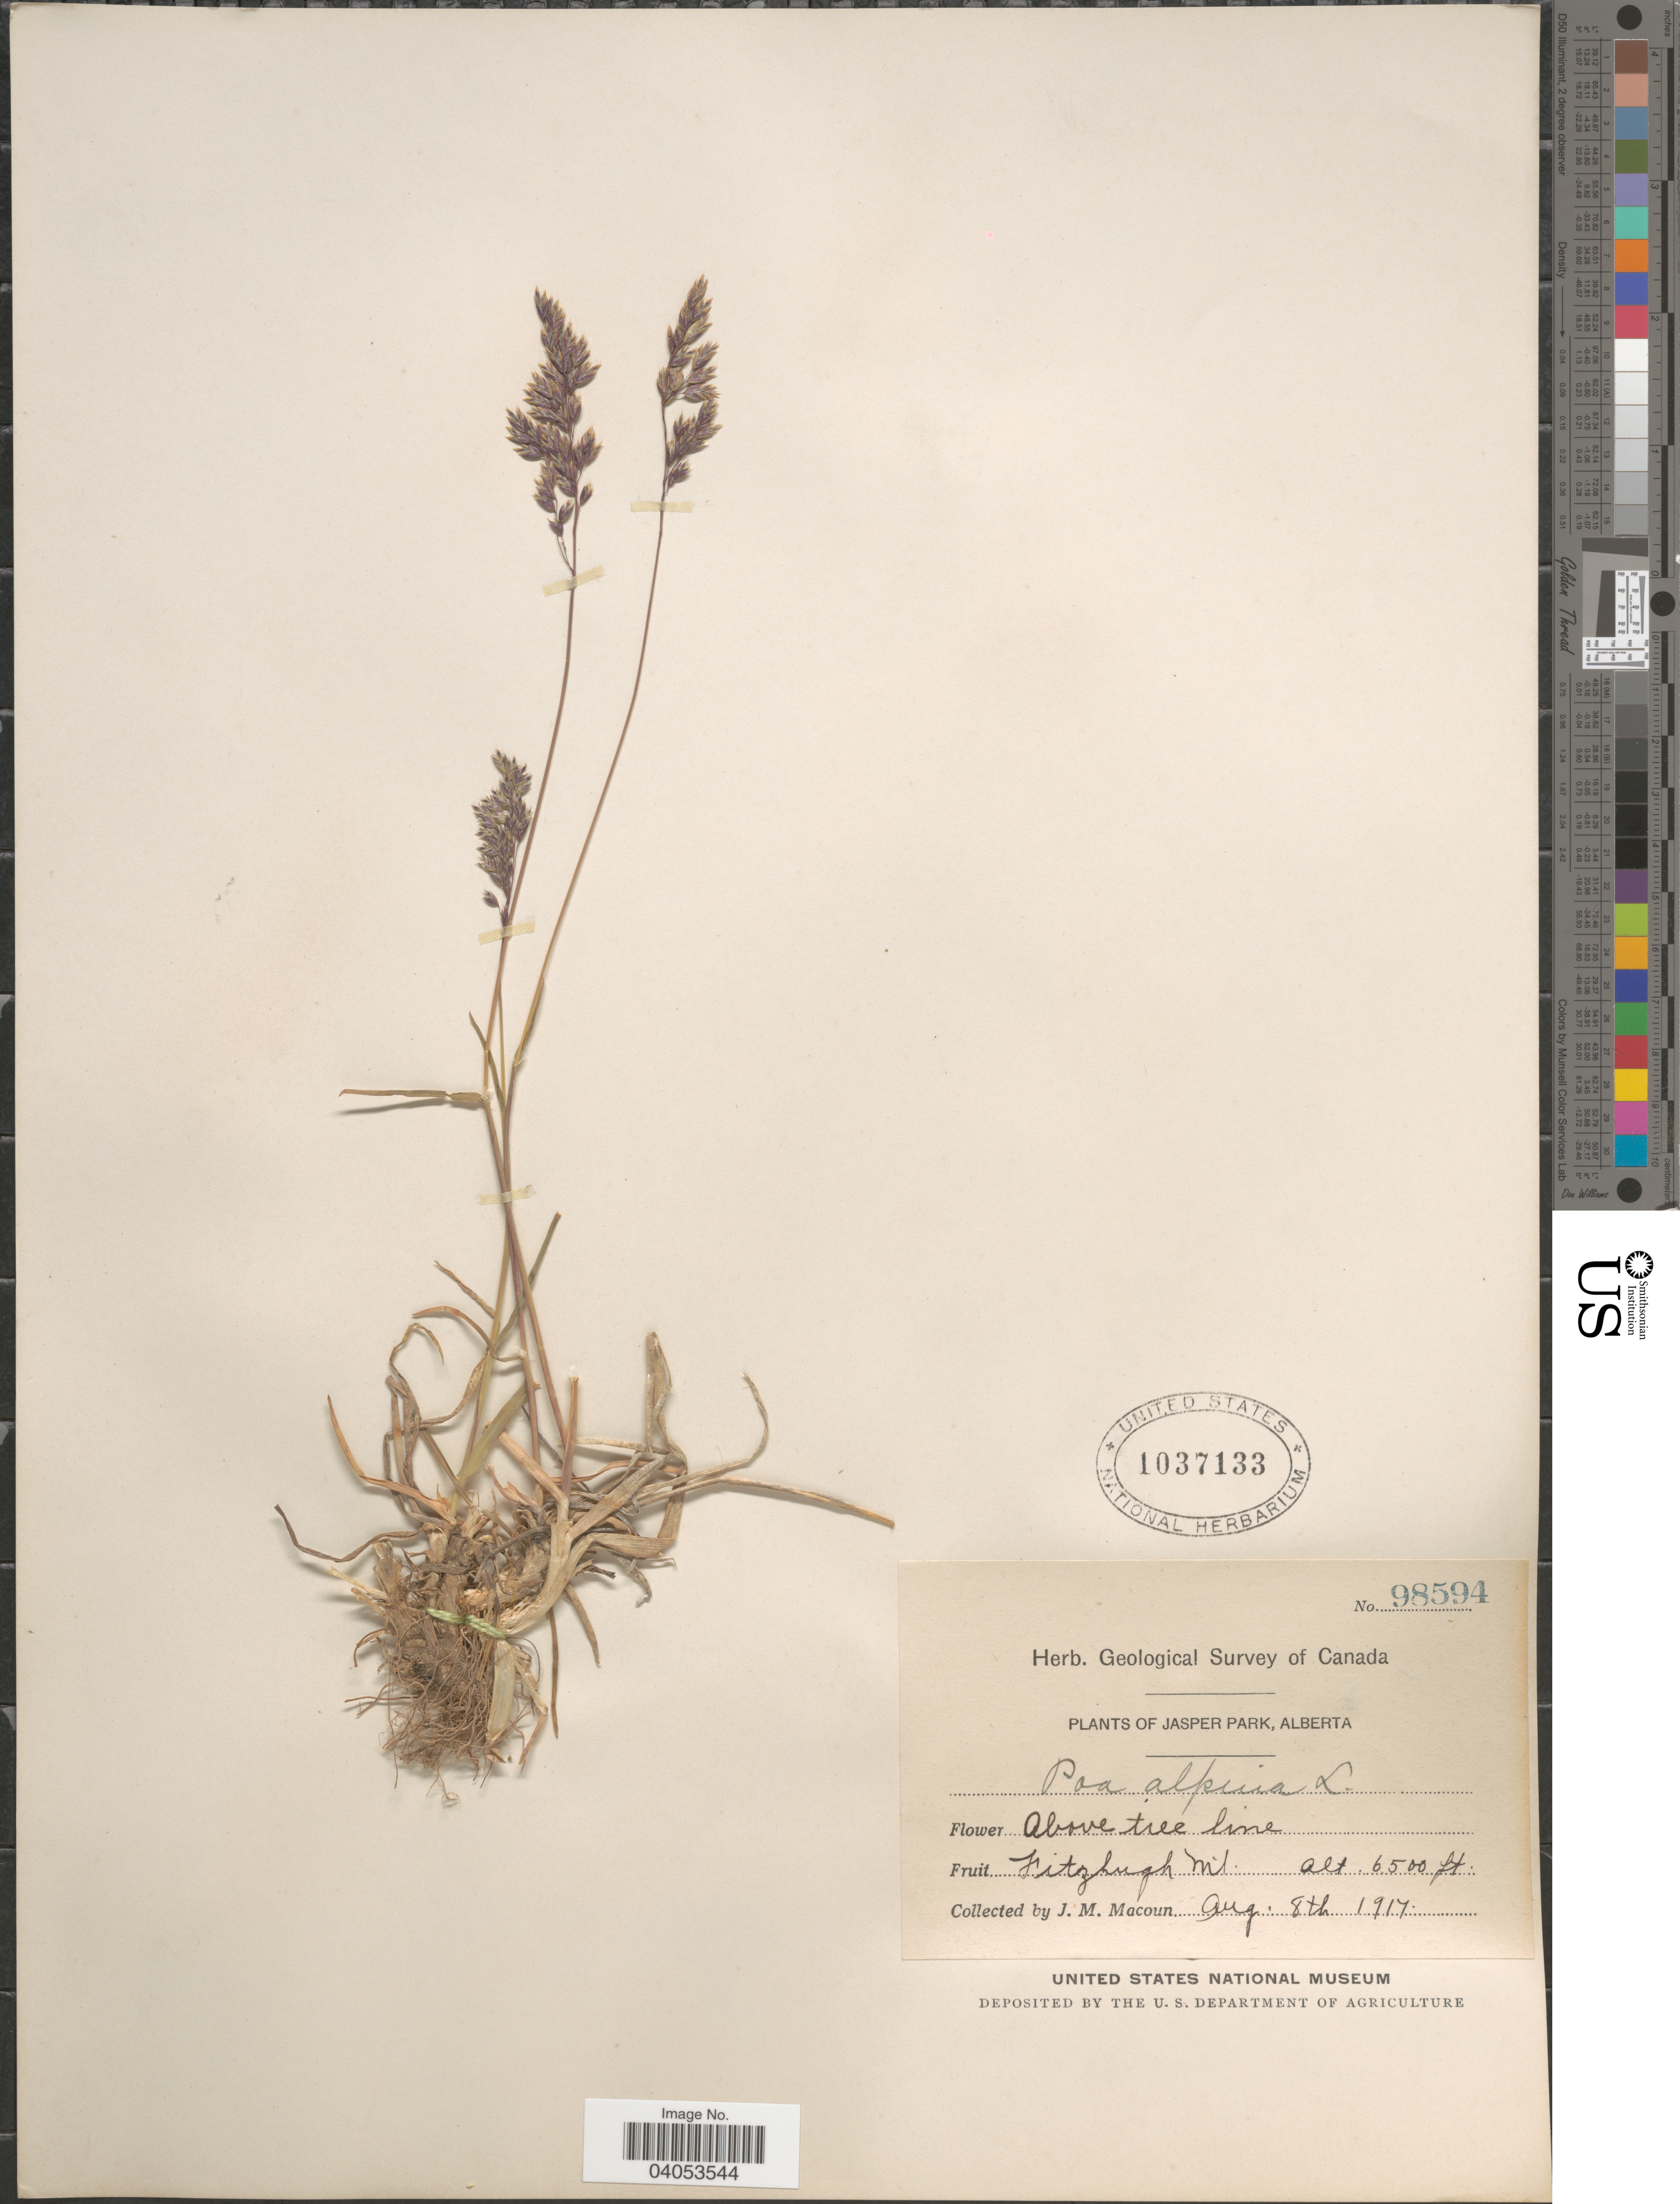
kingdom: Plantae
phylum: Tracheophyta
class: Liliopsida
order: Poales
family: Poaceae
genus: Poa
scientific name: Poa alpina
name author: L.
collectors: J. M. Macoun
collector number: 98594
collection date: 1917-08-08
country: Canada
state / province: Alberta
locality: Jasper Park. Above tree line. Fitzhugh Mt.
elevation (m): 1981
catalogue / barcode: US 1037133